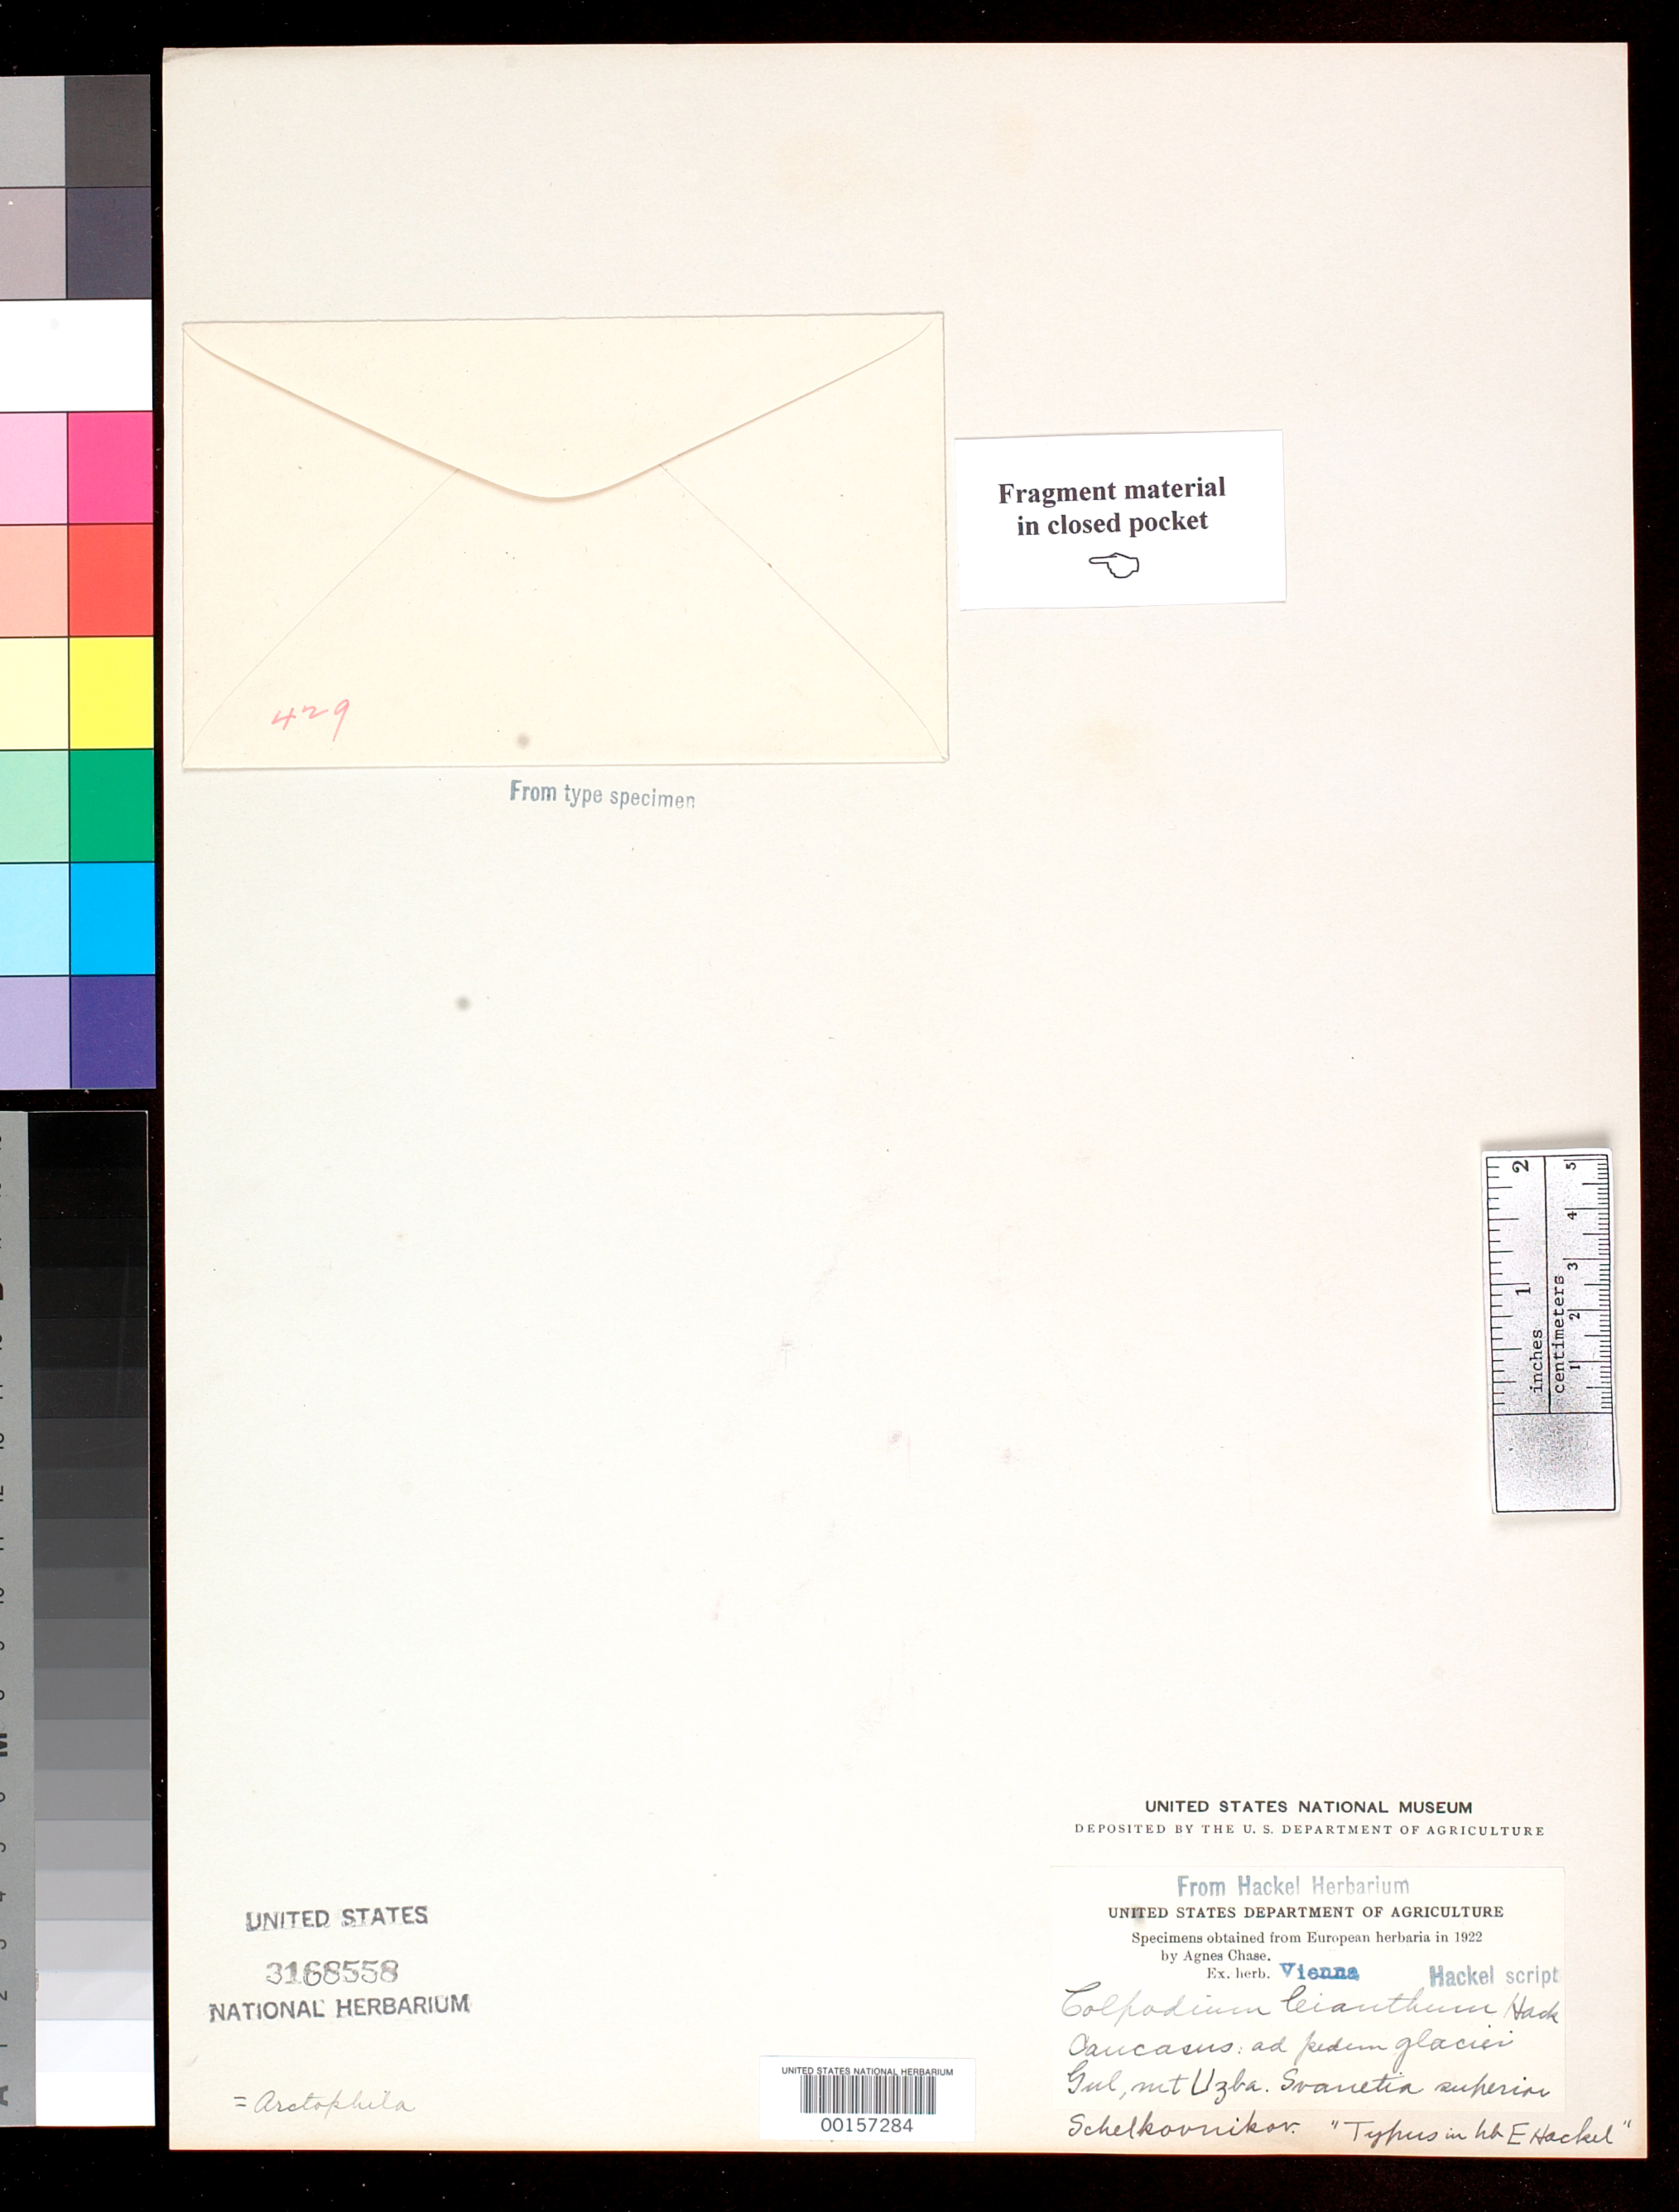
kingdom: Plantae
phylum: Tracheophyta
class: Liliopsida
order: Poales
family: Poaceae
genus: Colpodium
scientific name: Colpodium leianthum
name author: Hack.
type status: Type Fragment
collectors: A. B. Schelkovnikov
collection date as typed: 21 --- 1911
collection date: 1911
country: Georgia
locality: Caucasus, ad Pedum Glaciei Gul, Mt. Uzba, Svanetia Superior.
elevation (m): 2800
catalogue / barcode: US 3168558